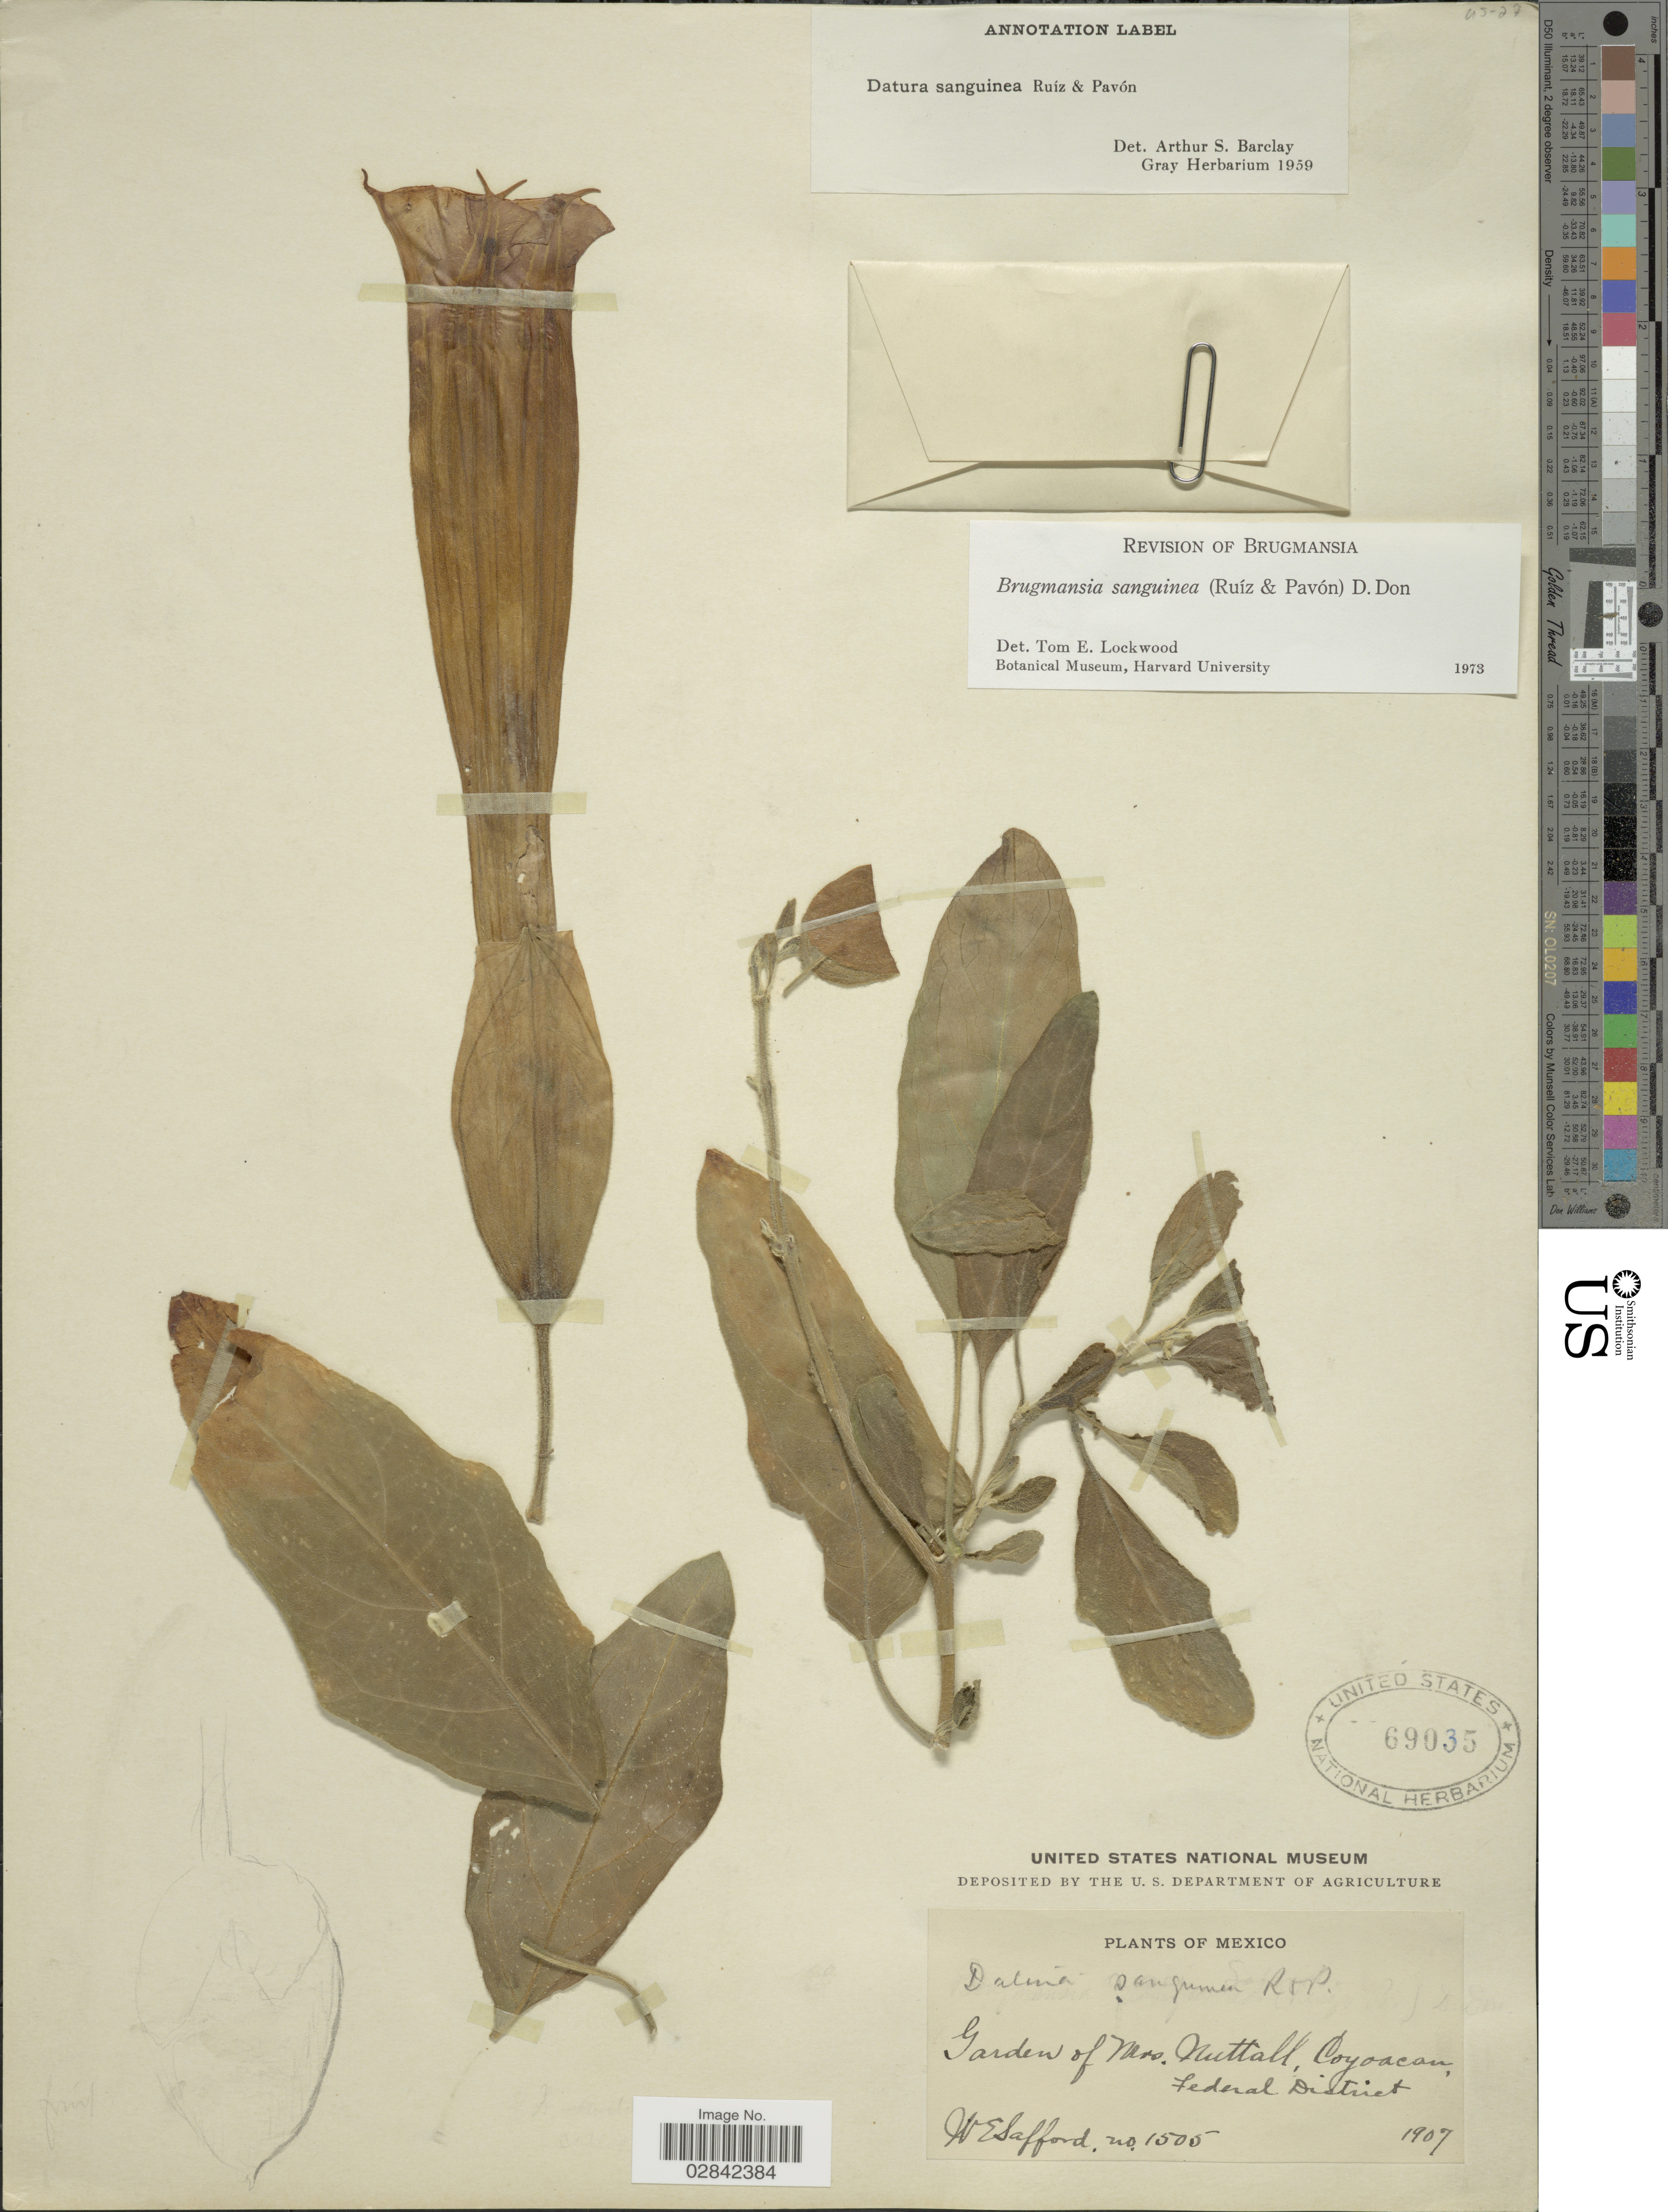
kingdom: Plantae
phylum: Tracheophyta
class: Magnoliopsida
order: Solanales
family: Solanaceae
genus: Brugmansia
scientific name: Brugmansia sanguinea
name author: (Ruiz & Pav.) D. Don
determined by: Lockwood, T. E.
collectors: W. E. Safford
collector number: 1505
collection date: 1907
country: Mexico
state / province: Distrito Federal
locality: Garden of Mrs. Nuttall, Coyoacan, Federal District.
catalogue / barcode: US 69035